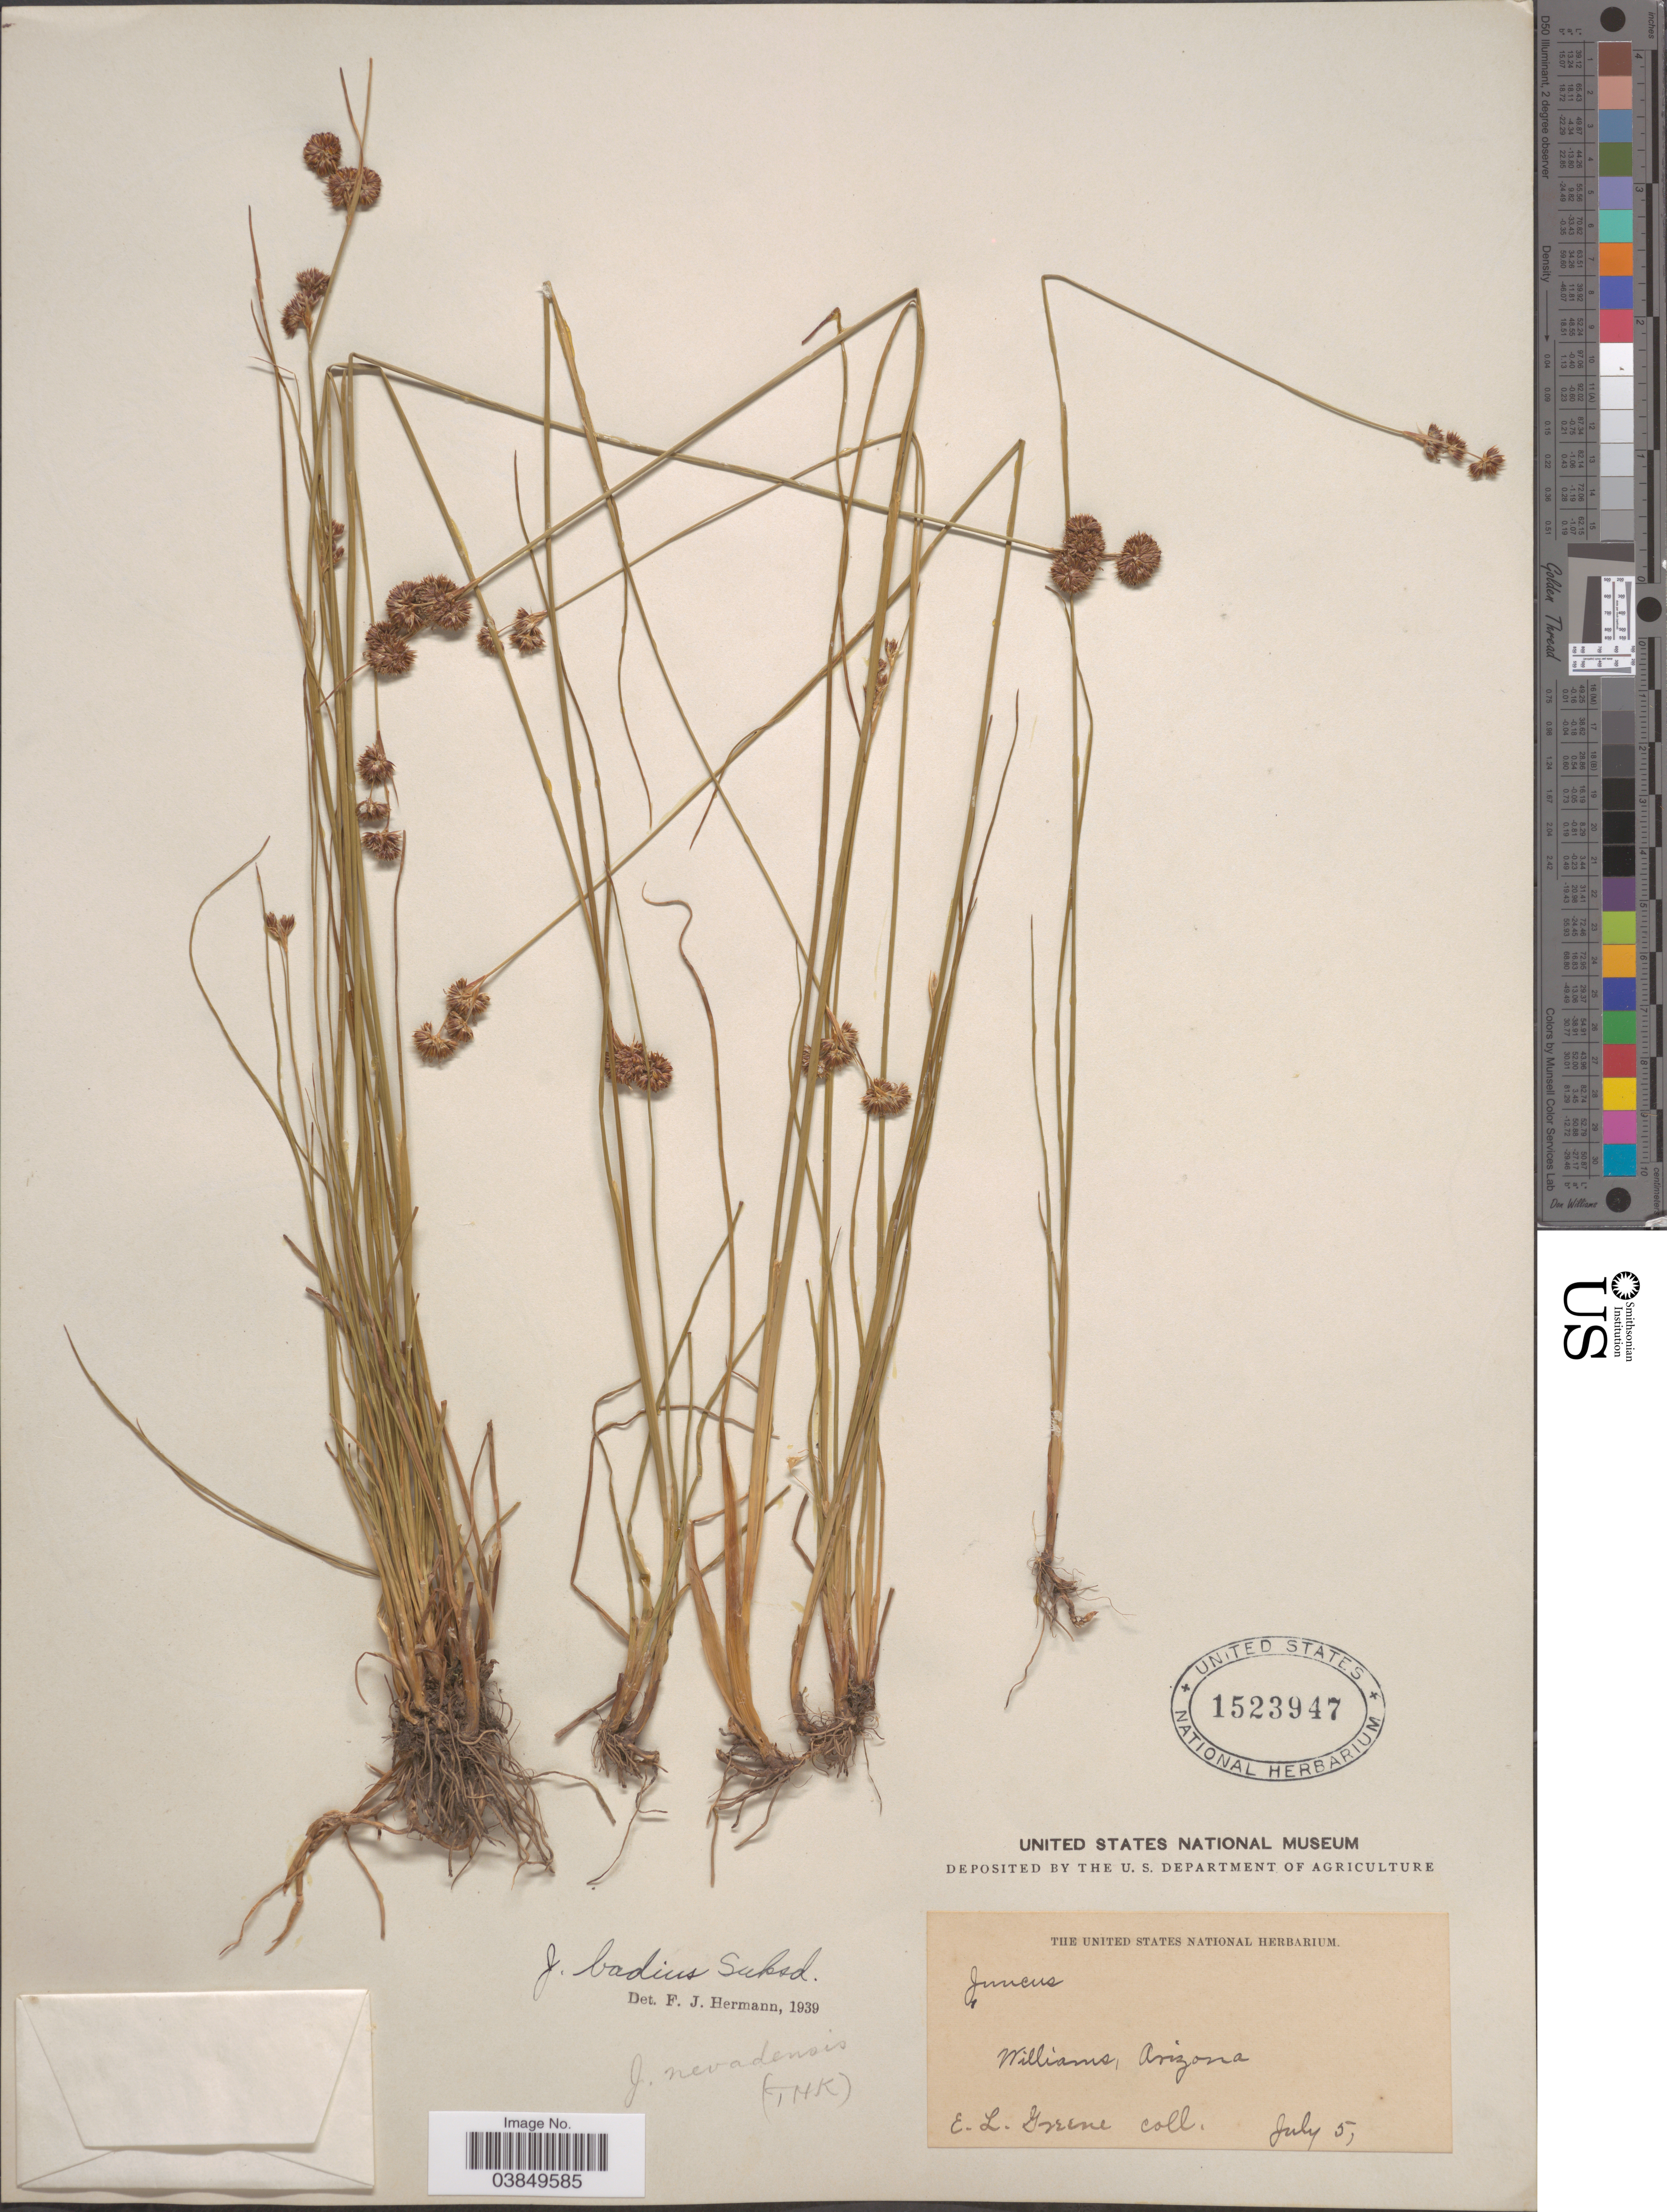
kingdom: Plantae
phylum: Tracheophyta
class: Liliopsida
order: Poales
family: Juncaceae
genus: Juncus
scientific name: Juncus badius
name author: Suksd.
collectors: E. L. Greene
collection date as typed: Transcribed d/m/y: /7/5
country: United States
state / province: Arizona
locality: Williams.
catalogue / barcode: US 1523947